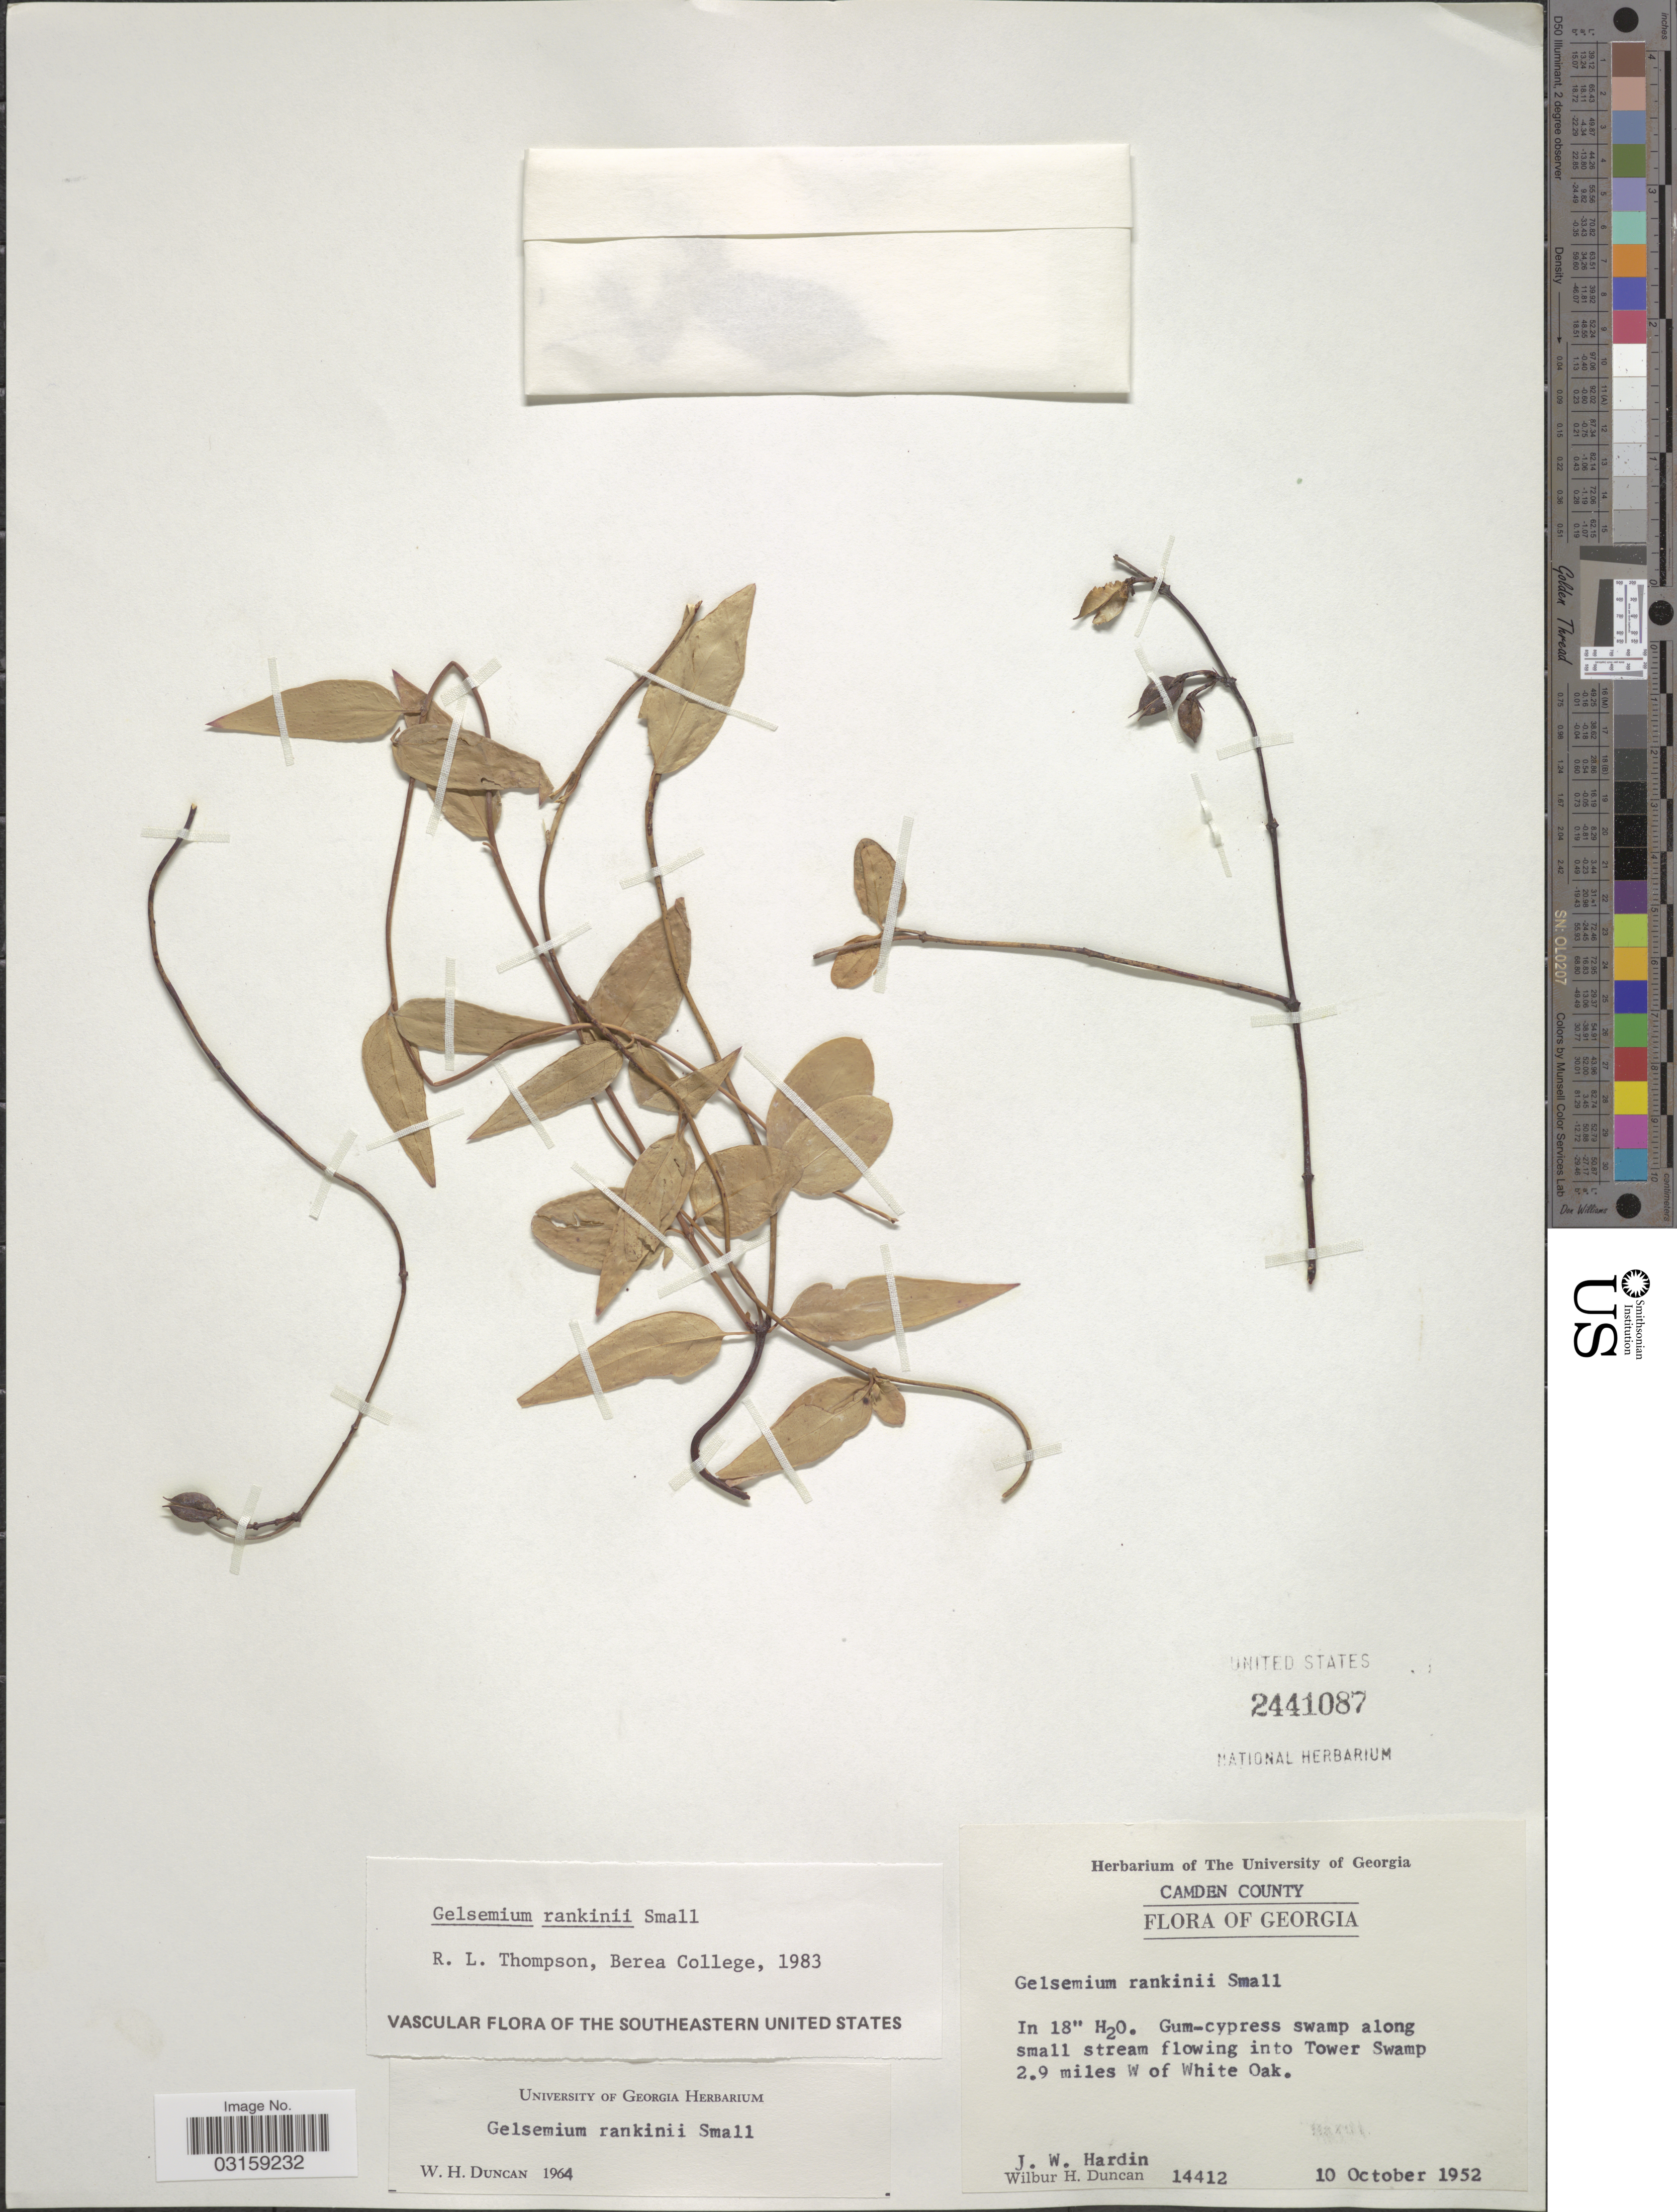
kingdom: Plantae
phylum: Tracheophyta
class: Magnoliopsida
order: Gentianales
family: Gelsemiaceae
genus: Gelsemium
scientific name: Gelsemium rankinii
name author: Small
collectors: J. Hardin & W. H. Duncan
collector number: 14412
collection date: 1952-10-10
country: United States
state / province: Georgia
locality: Camden County. Gum-cypress swamp along small stream flowing into Tower Swamp 2.9 miles W of White Oak.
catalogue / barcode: US 2441087